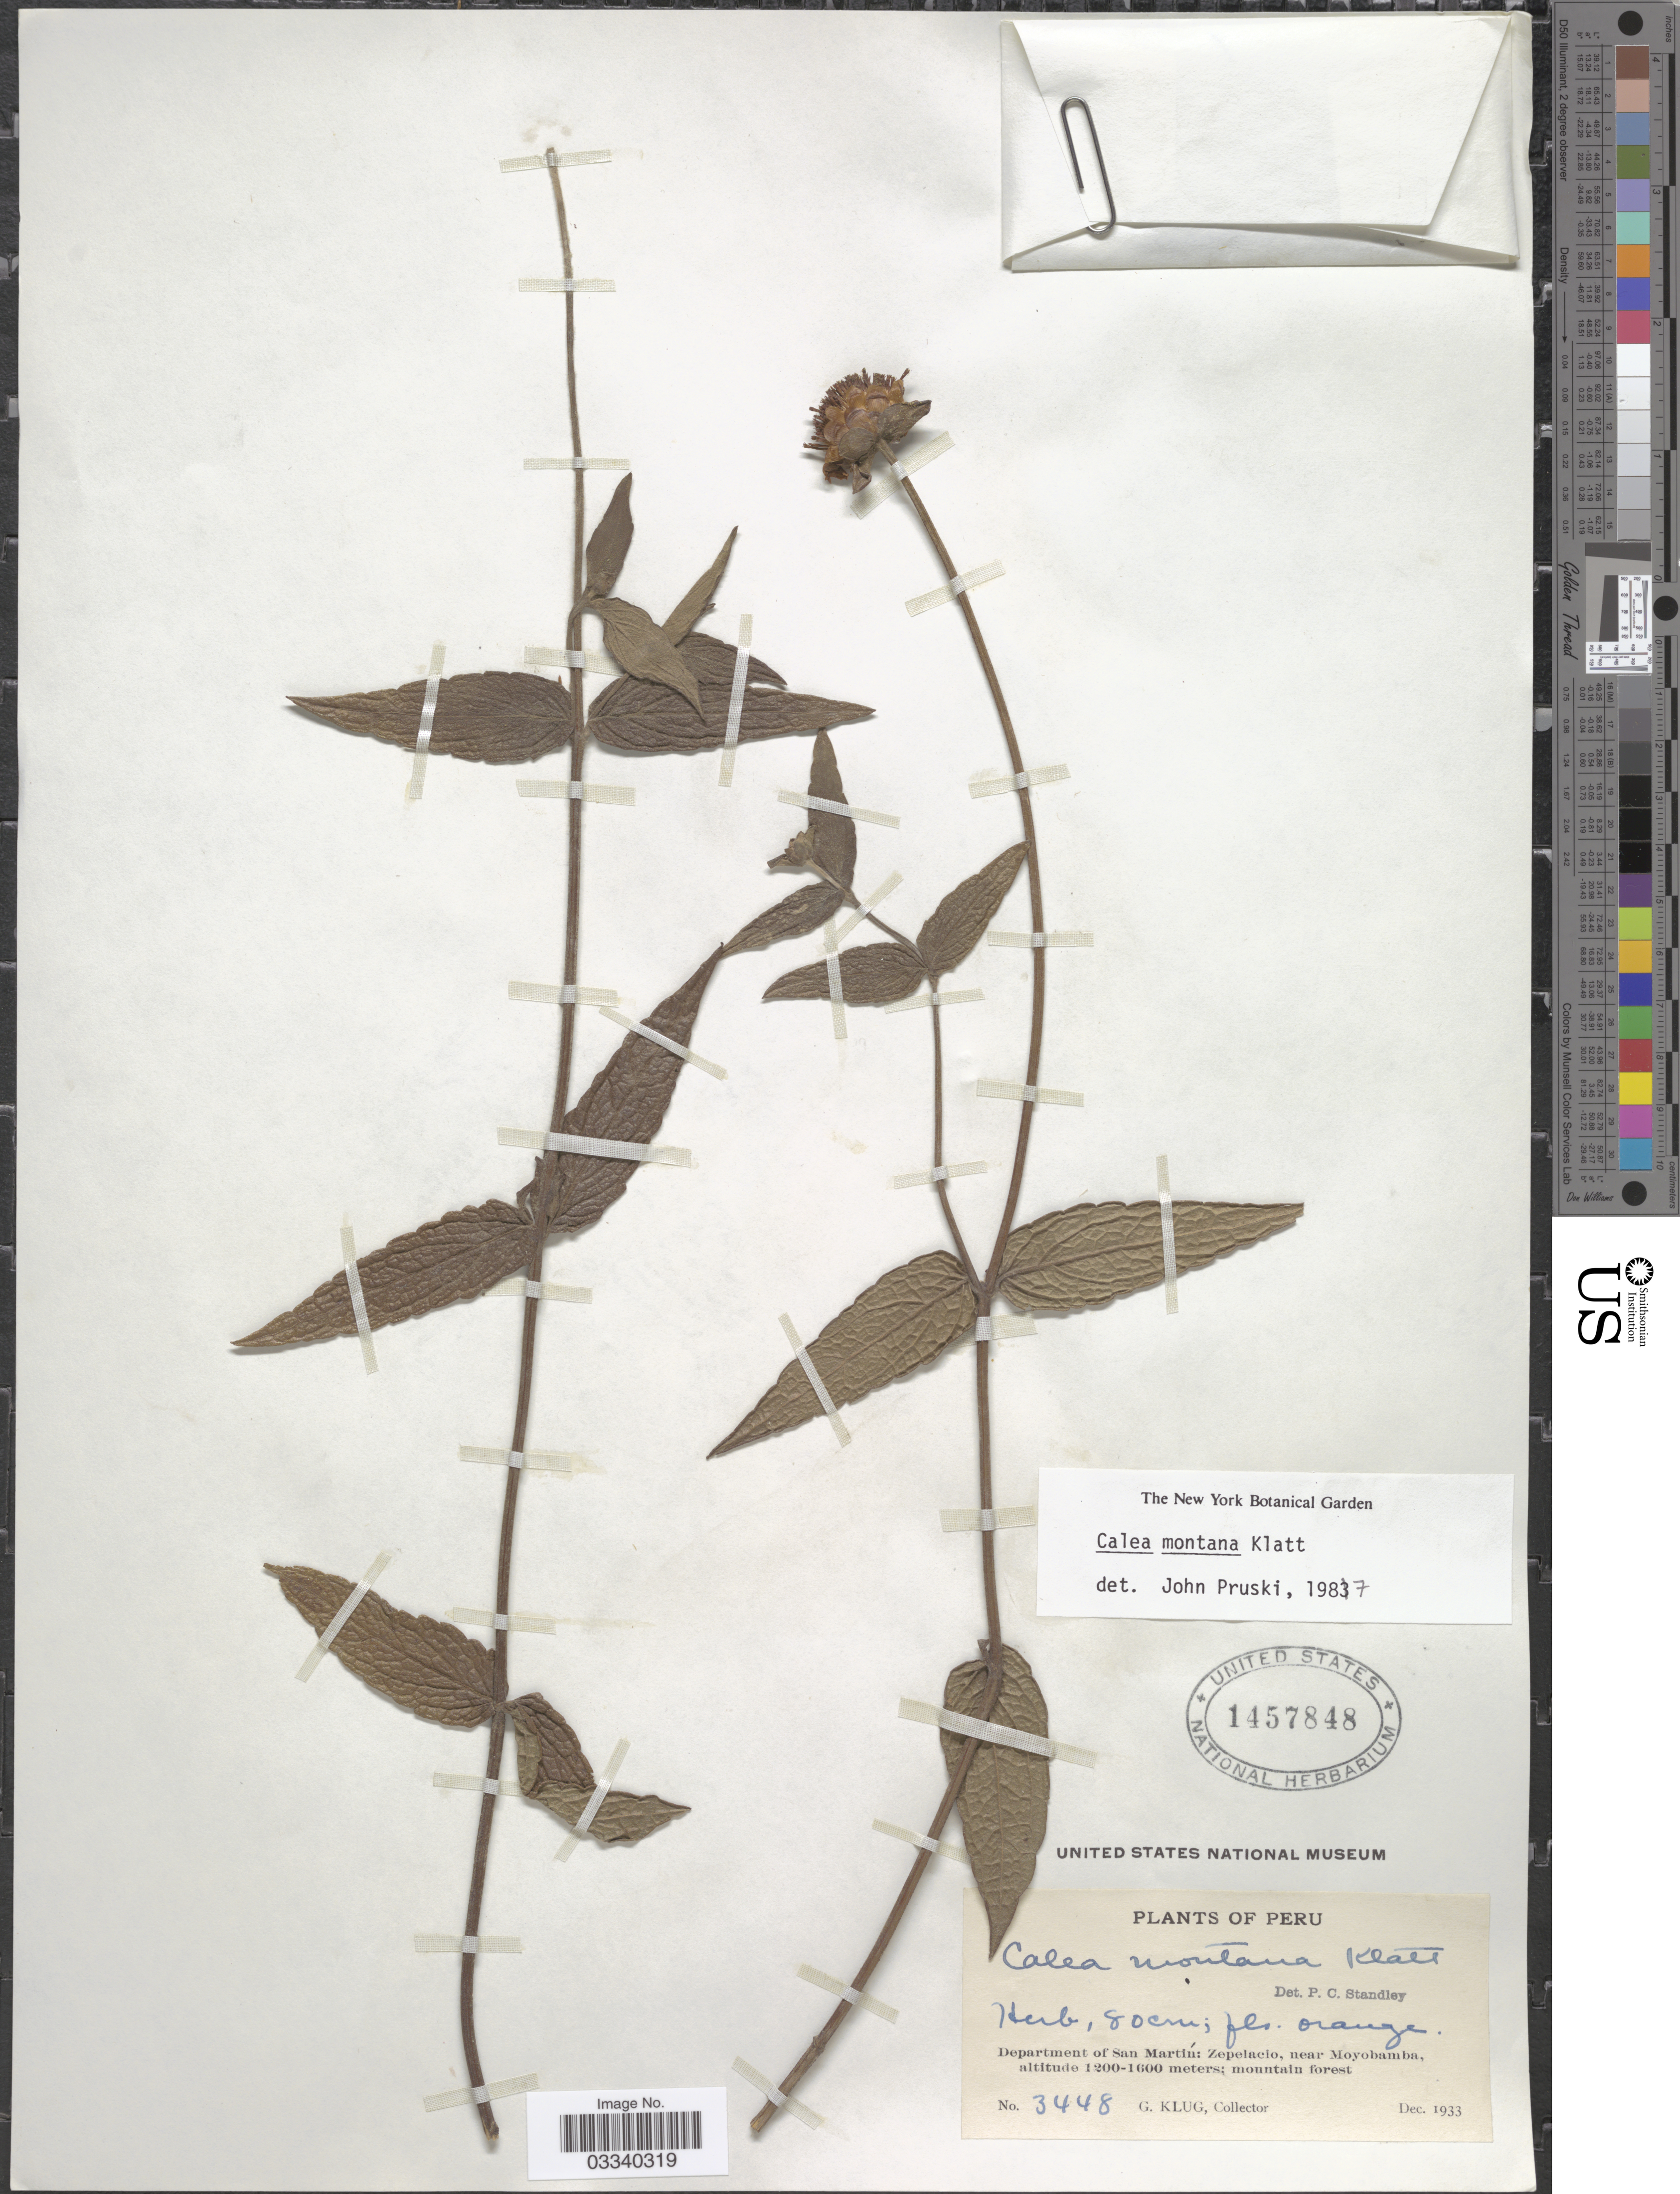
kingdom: Plantae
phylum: Tracheophyta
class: Magnoliopsida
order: Asterales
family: Asteraceae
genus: Calea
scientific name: Calea montana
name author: Klatt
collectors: G. Klug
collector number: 3448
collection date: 1933-12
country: Peru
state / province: San Martín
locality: Department of San Martín: Zepelacio, near Moyobamba.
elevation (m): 1200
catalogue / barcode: US 1457848